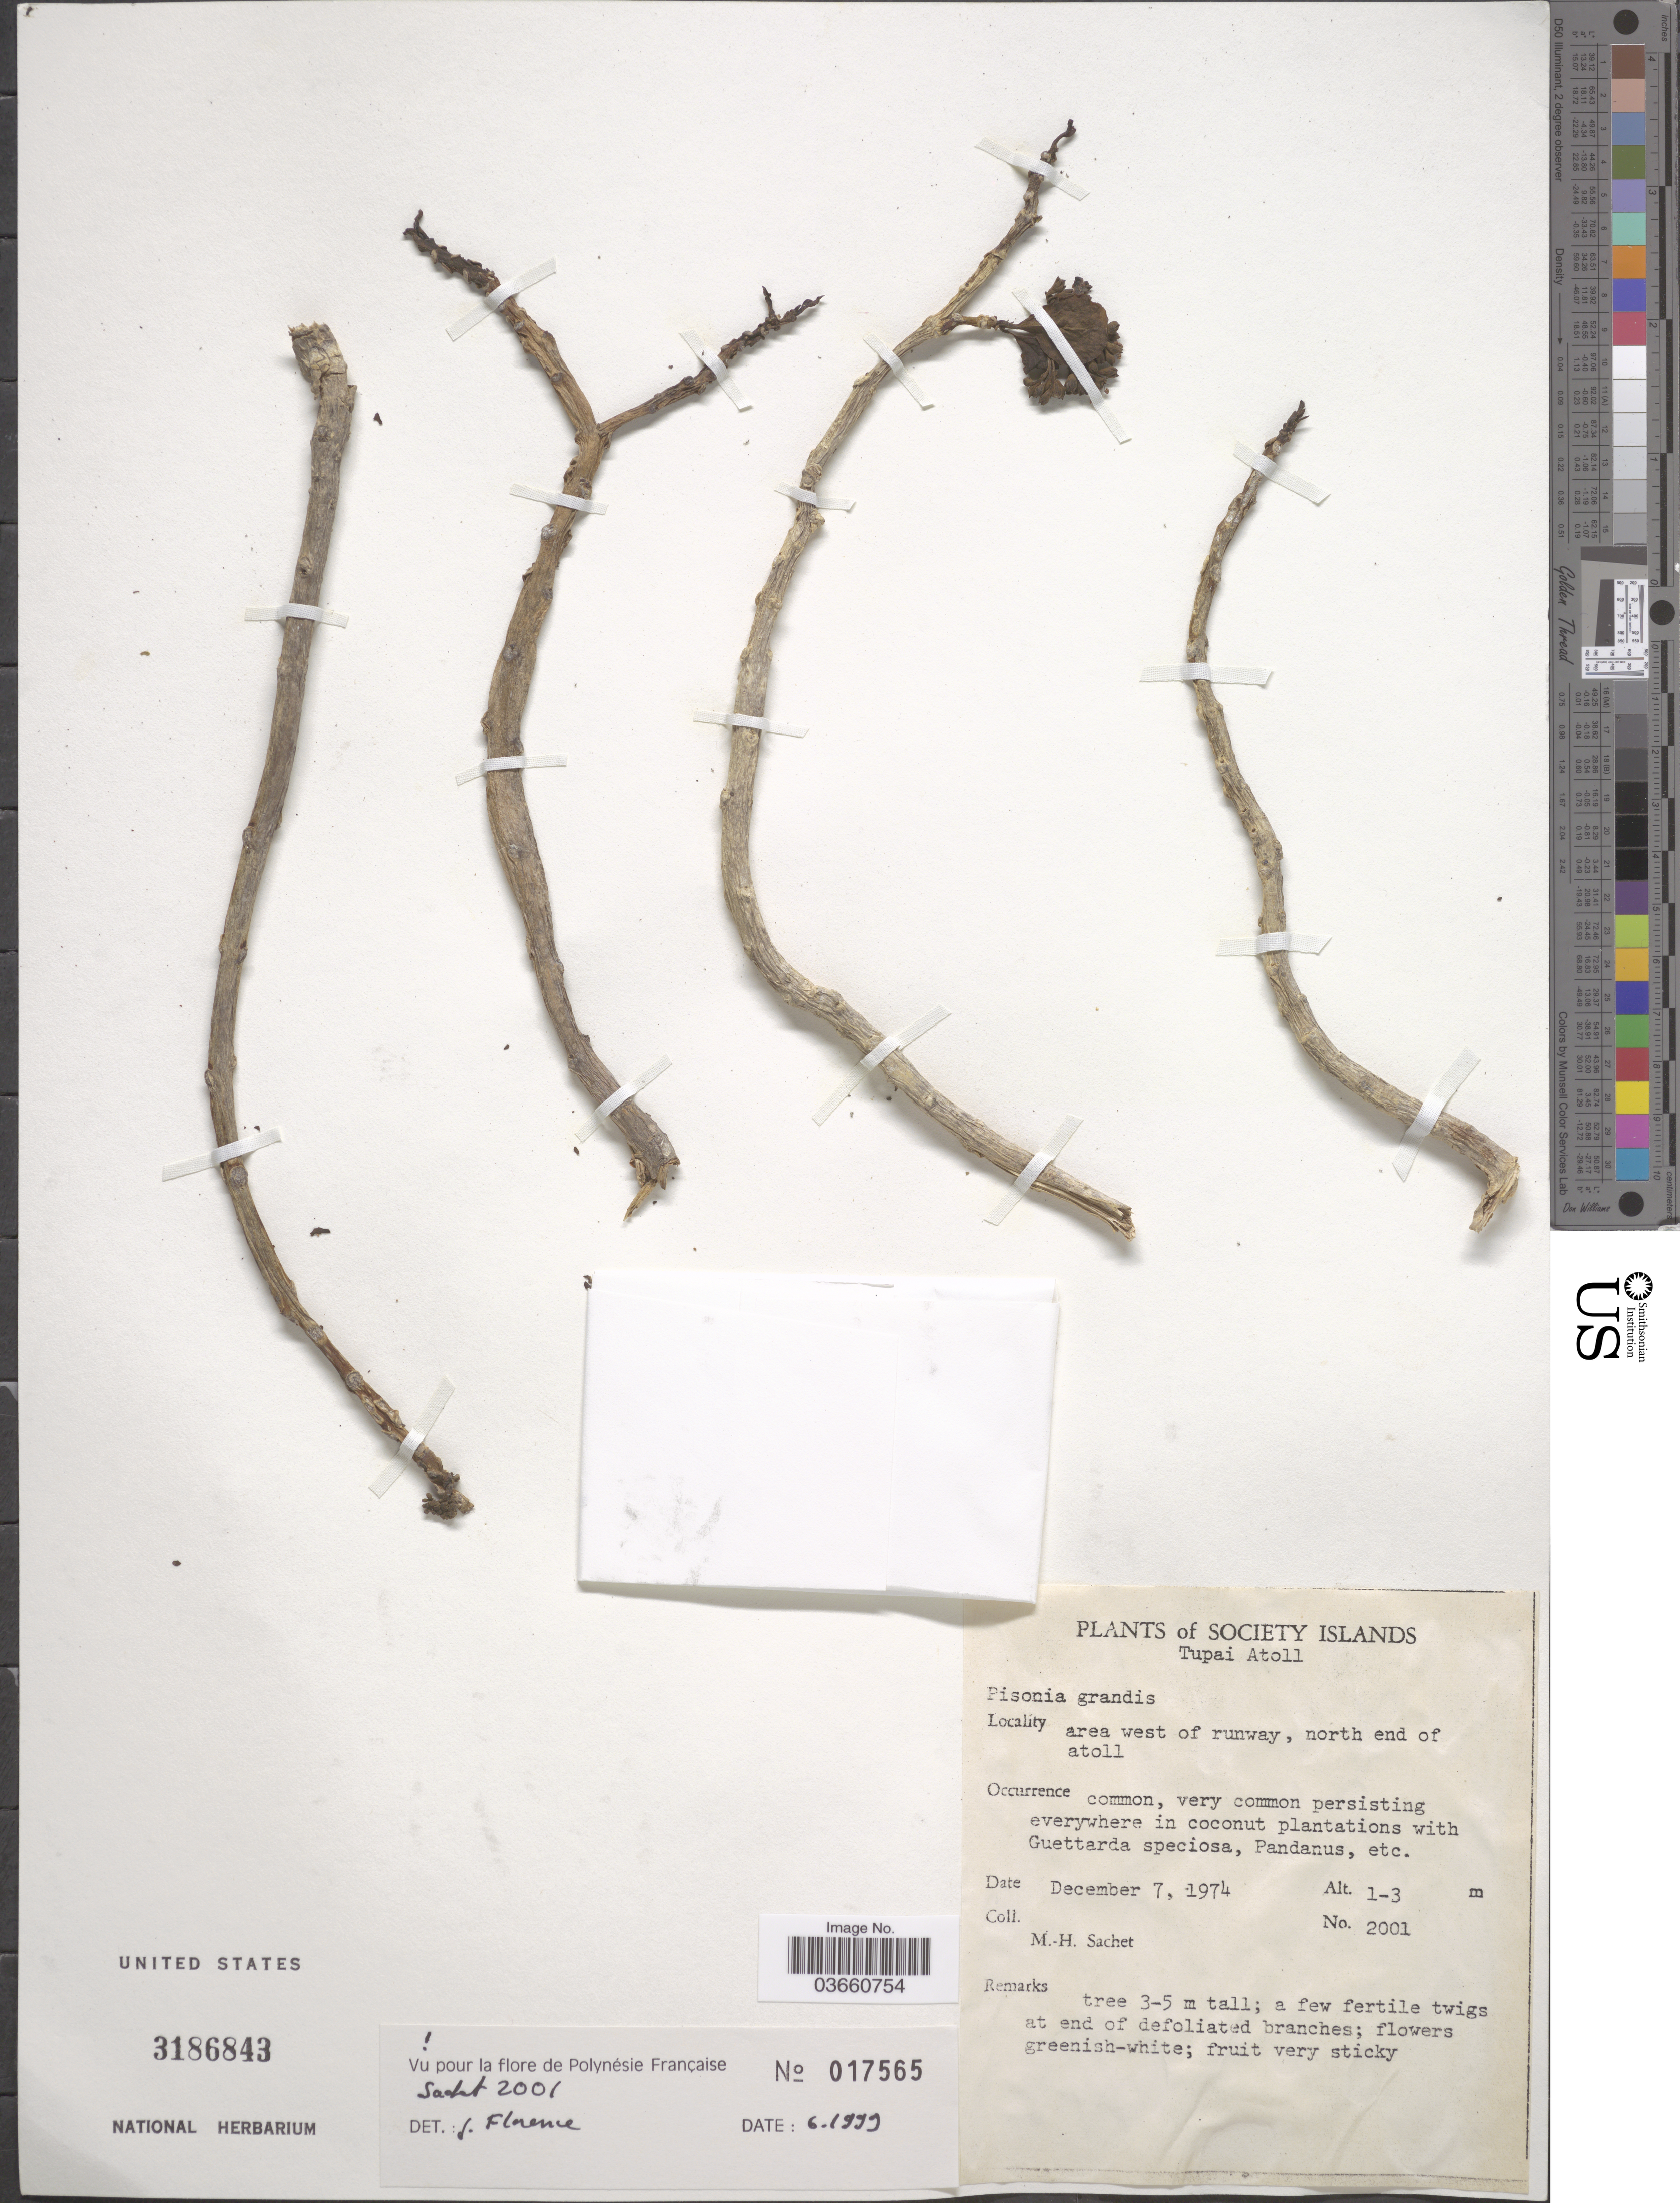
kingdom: Plantae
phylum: Tracheophyta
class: Magnoliopsida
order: Caryophyllales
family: Nyctaginaceae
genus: Pisonia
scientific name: Pisonia grandis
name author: R. Br.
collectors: M.-H. Sachet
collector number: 2001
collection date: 1974-12-07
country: French Polynesia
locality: Area west of runway, north end of atoll.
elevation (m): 1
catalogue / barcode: US 3186843